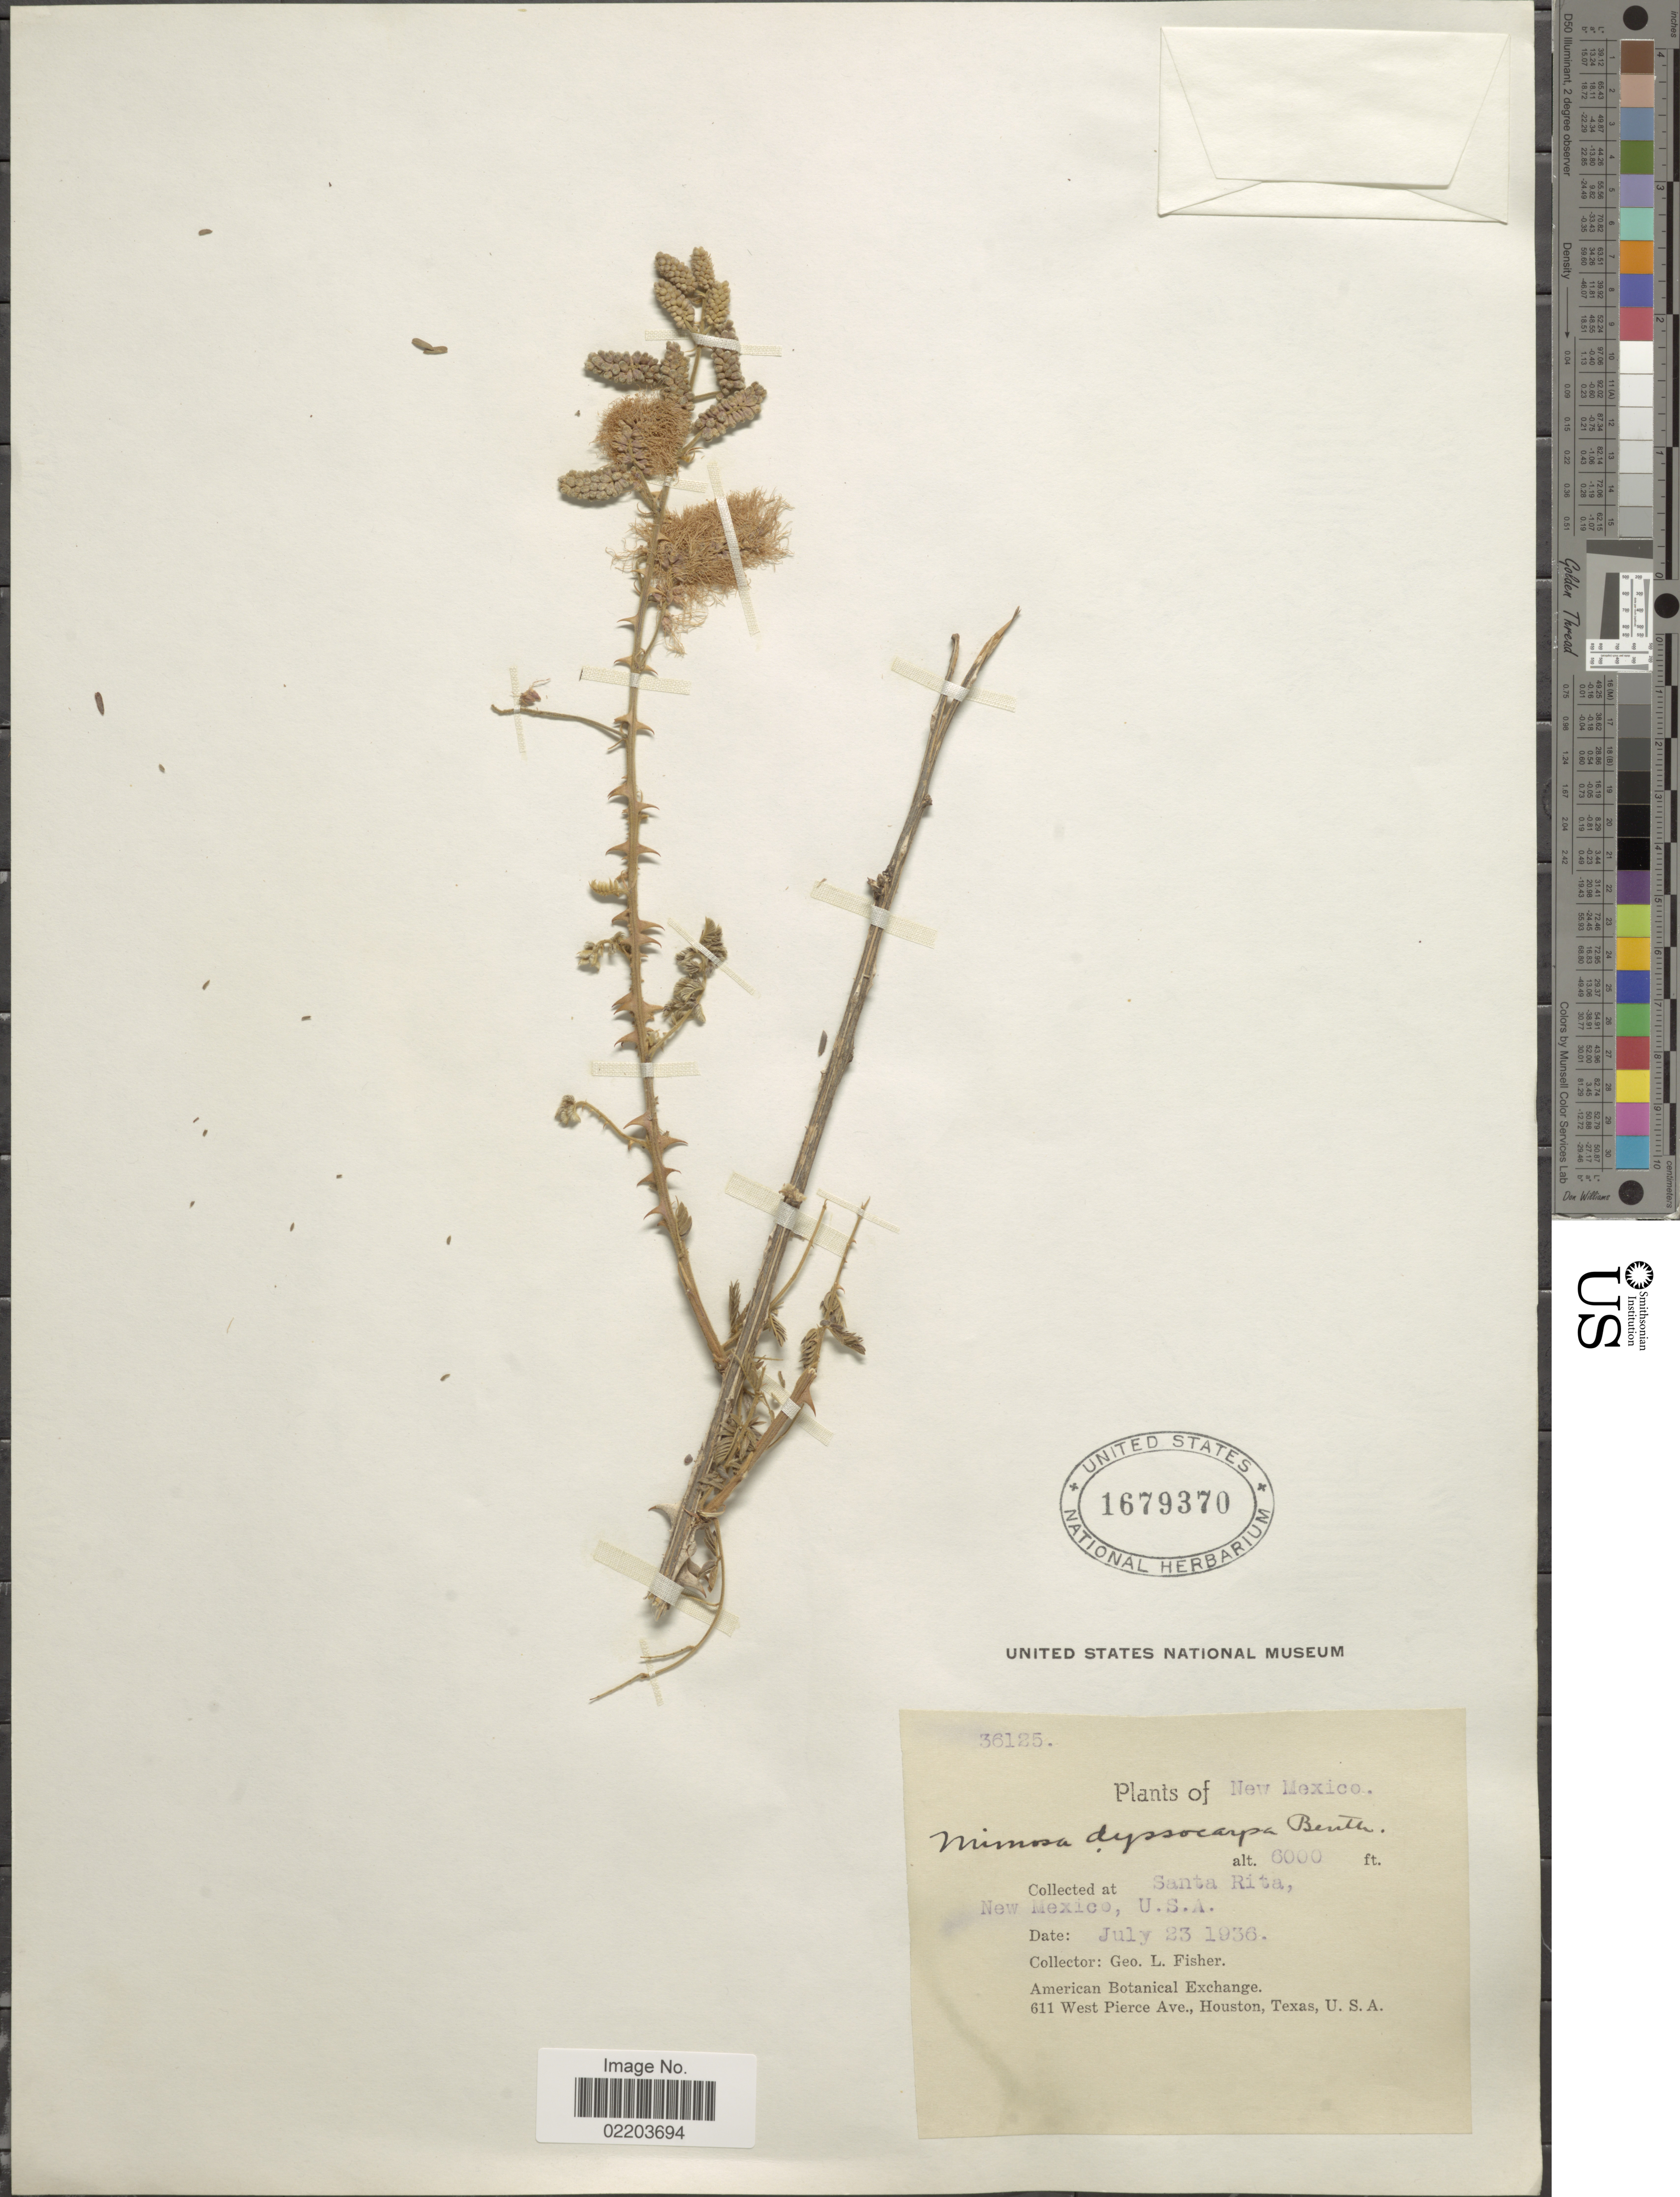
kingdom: Plantae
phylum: Tracheophyta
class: Magnoliopsida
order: Fabales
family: Fabaceae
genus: Mimosa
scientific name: Mimosa dysocarpa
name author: Benth. ex A. Gray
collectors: G. L. Fisher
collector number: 36125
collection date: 1936-07-23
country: United States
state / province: New Mexico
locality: Santa Rita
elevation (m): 1829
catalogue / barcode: US 1679370